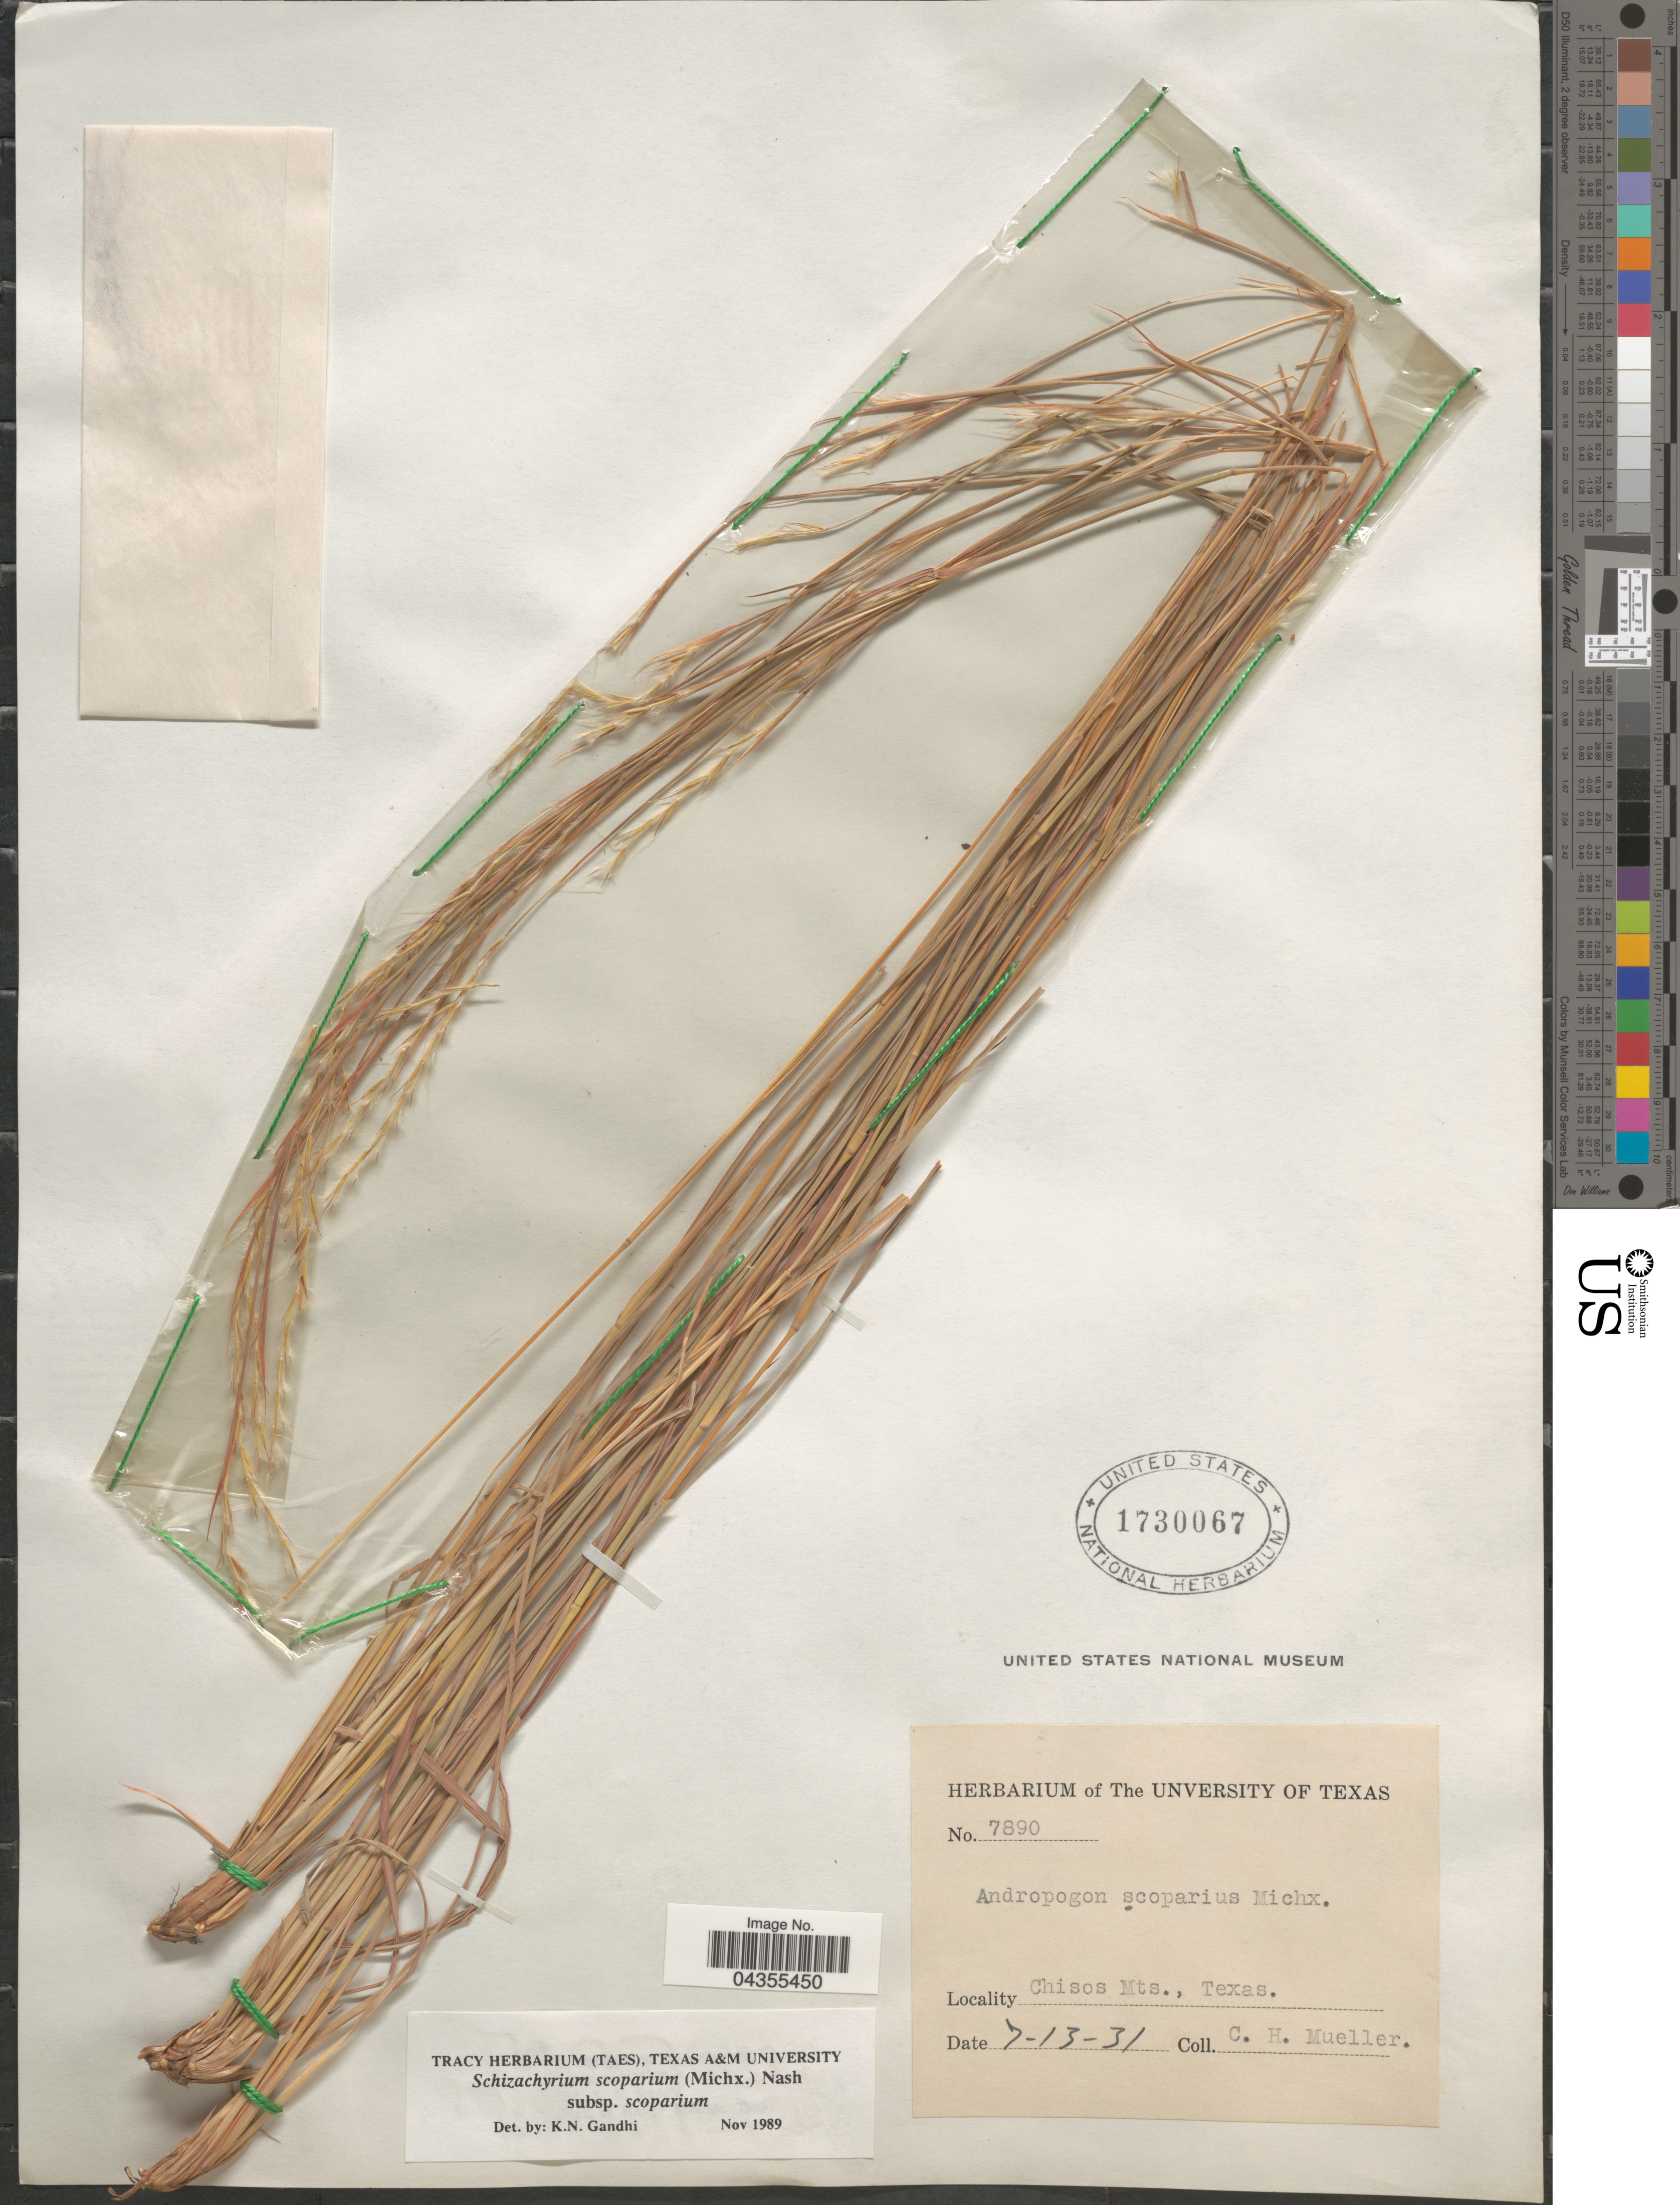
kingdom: Plantae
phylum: Tracheophyta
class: Liliopsida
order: Poales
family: Poaceae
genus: Schizachyrium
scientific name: Schizachyrium scoparium var. scoparium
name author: (Michx.) Nash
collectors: C. H. Mueller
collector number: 7890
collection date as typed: Transcribed d/m/y: 13/7/31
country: United States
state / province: Texas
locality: Chisos Mts.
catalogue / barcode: US 1730067